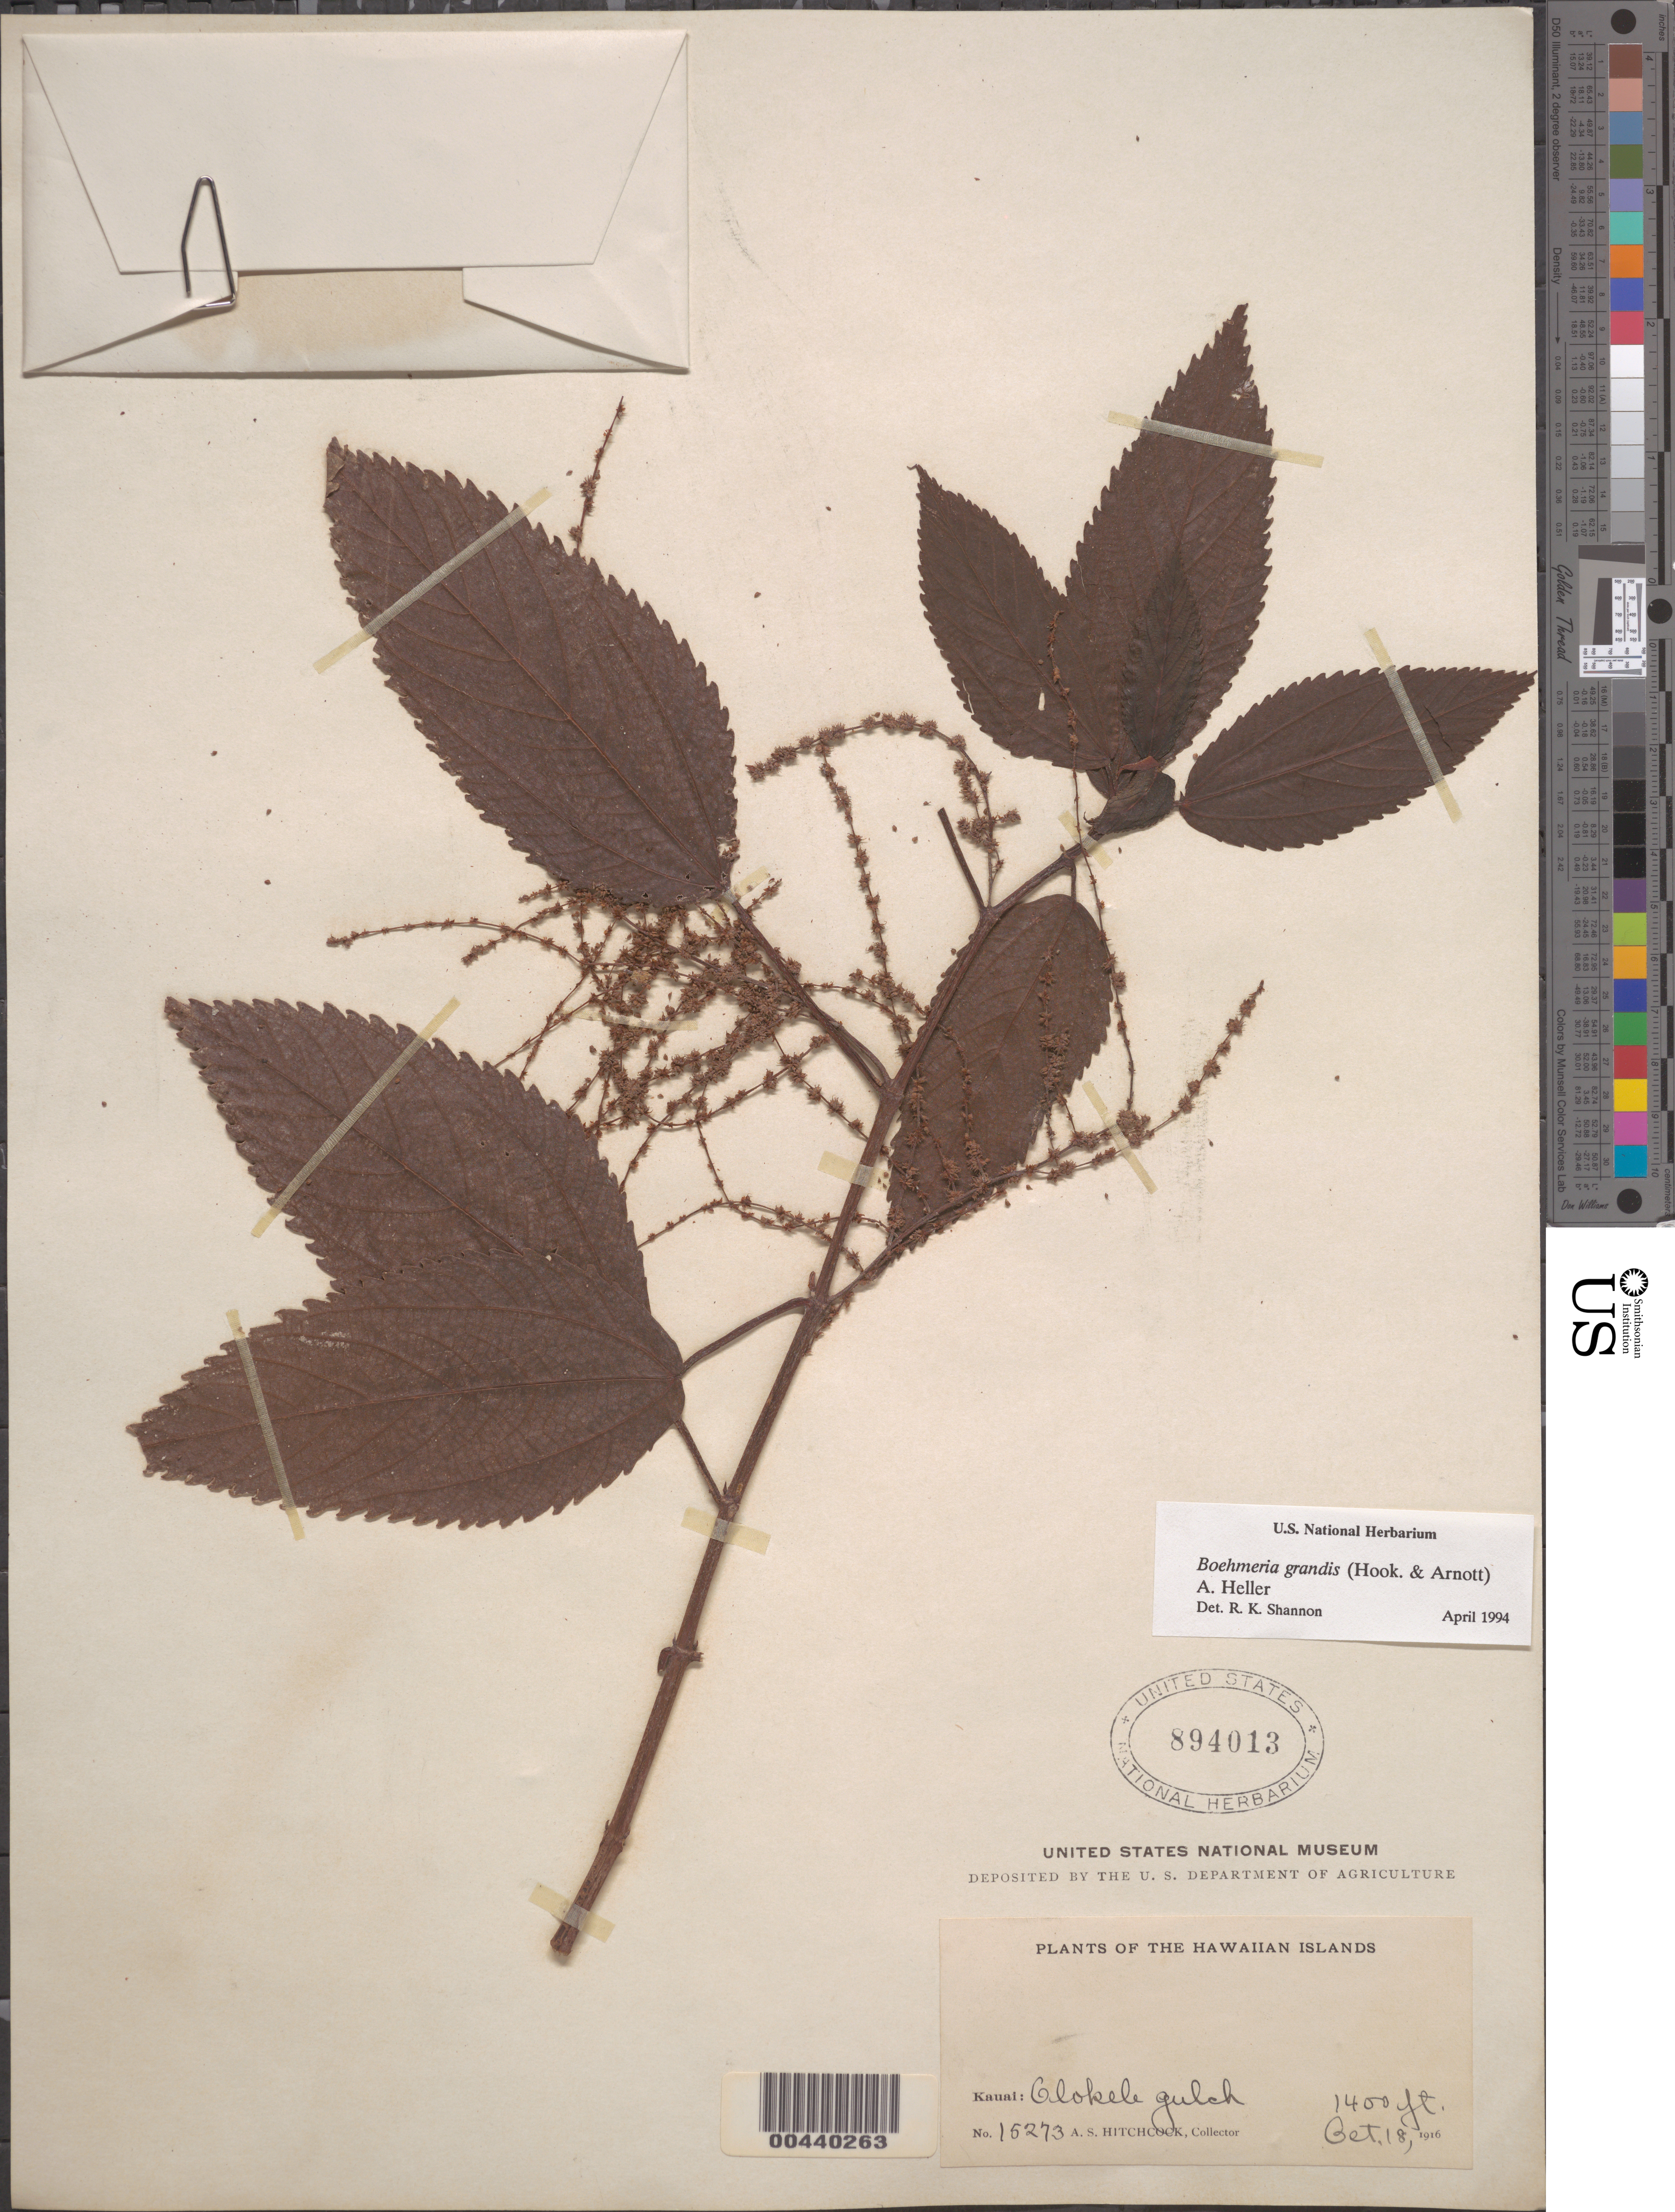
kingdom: Plantae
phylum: Tracheophyta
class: Magnoliopsida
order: Rosales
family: Urticaceae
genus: Boehmeria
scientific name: Boehmeria grandis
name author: (Hook. & Arn.) A. Heller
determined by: Shannon, R. K., (UNITED STATES)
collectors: A. S. Hitchcock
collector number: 15273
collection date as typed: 18 Oct 1916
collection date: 1916-10-18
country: United States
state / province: Hawaii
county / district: Kauai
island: Kaua'i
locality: Olokele gulch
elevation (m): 427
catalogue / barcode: US 894013